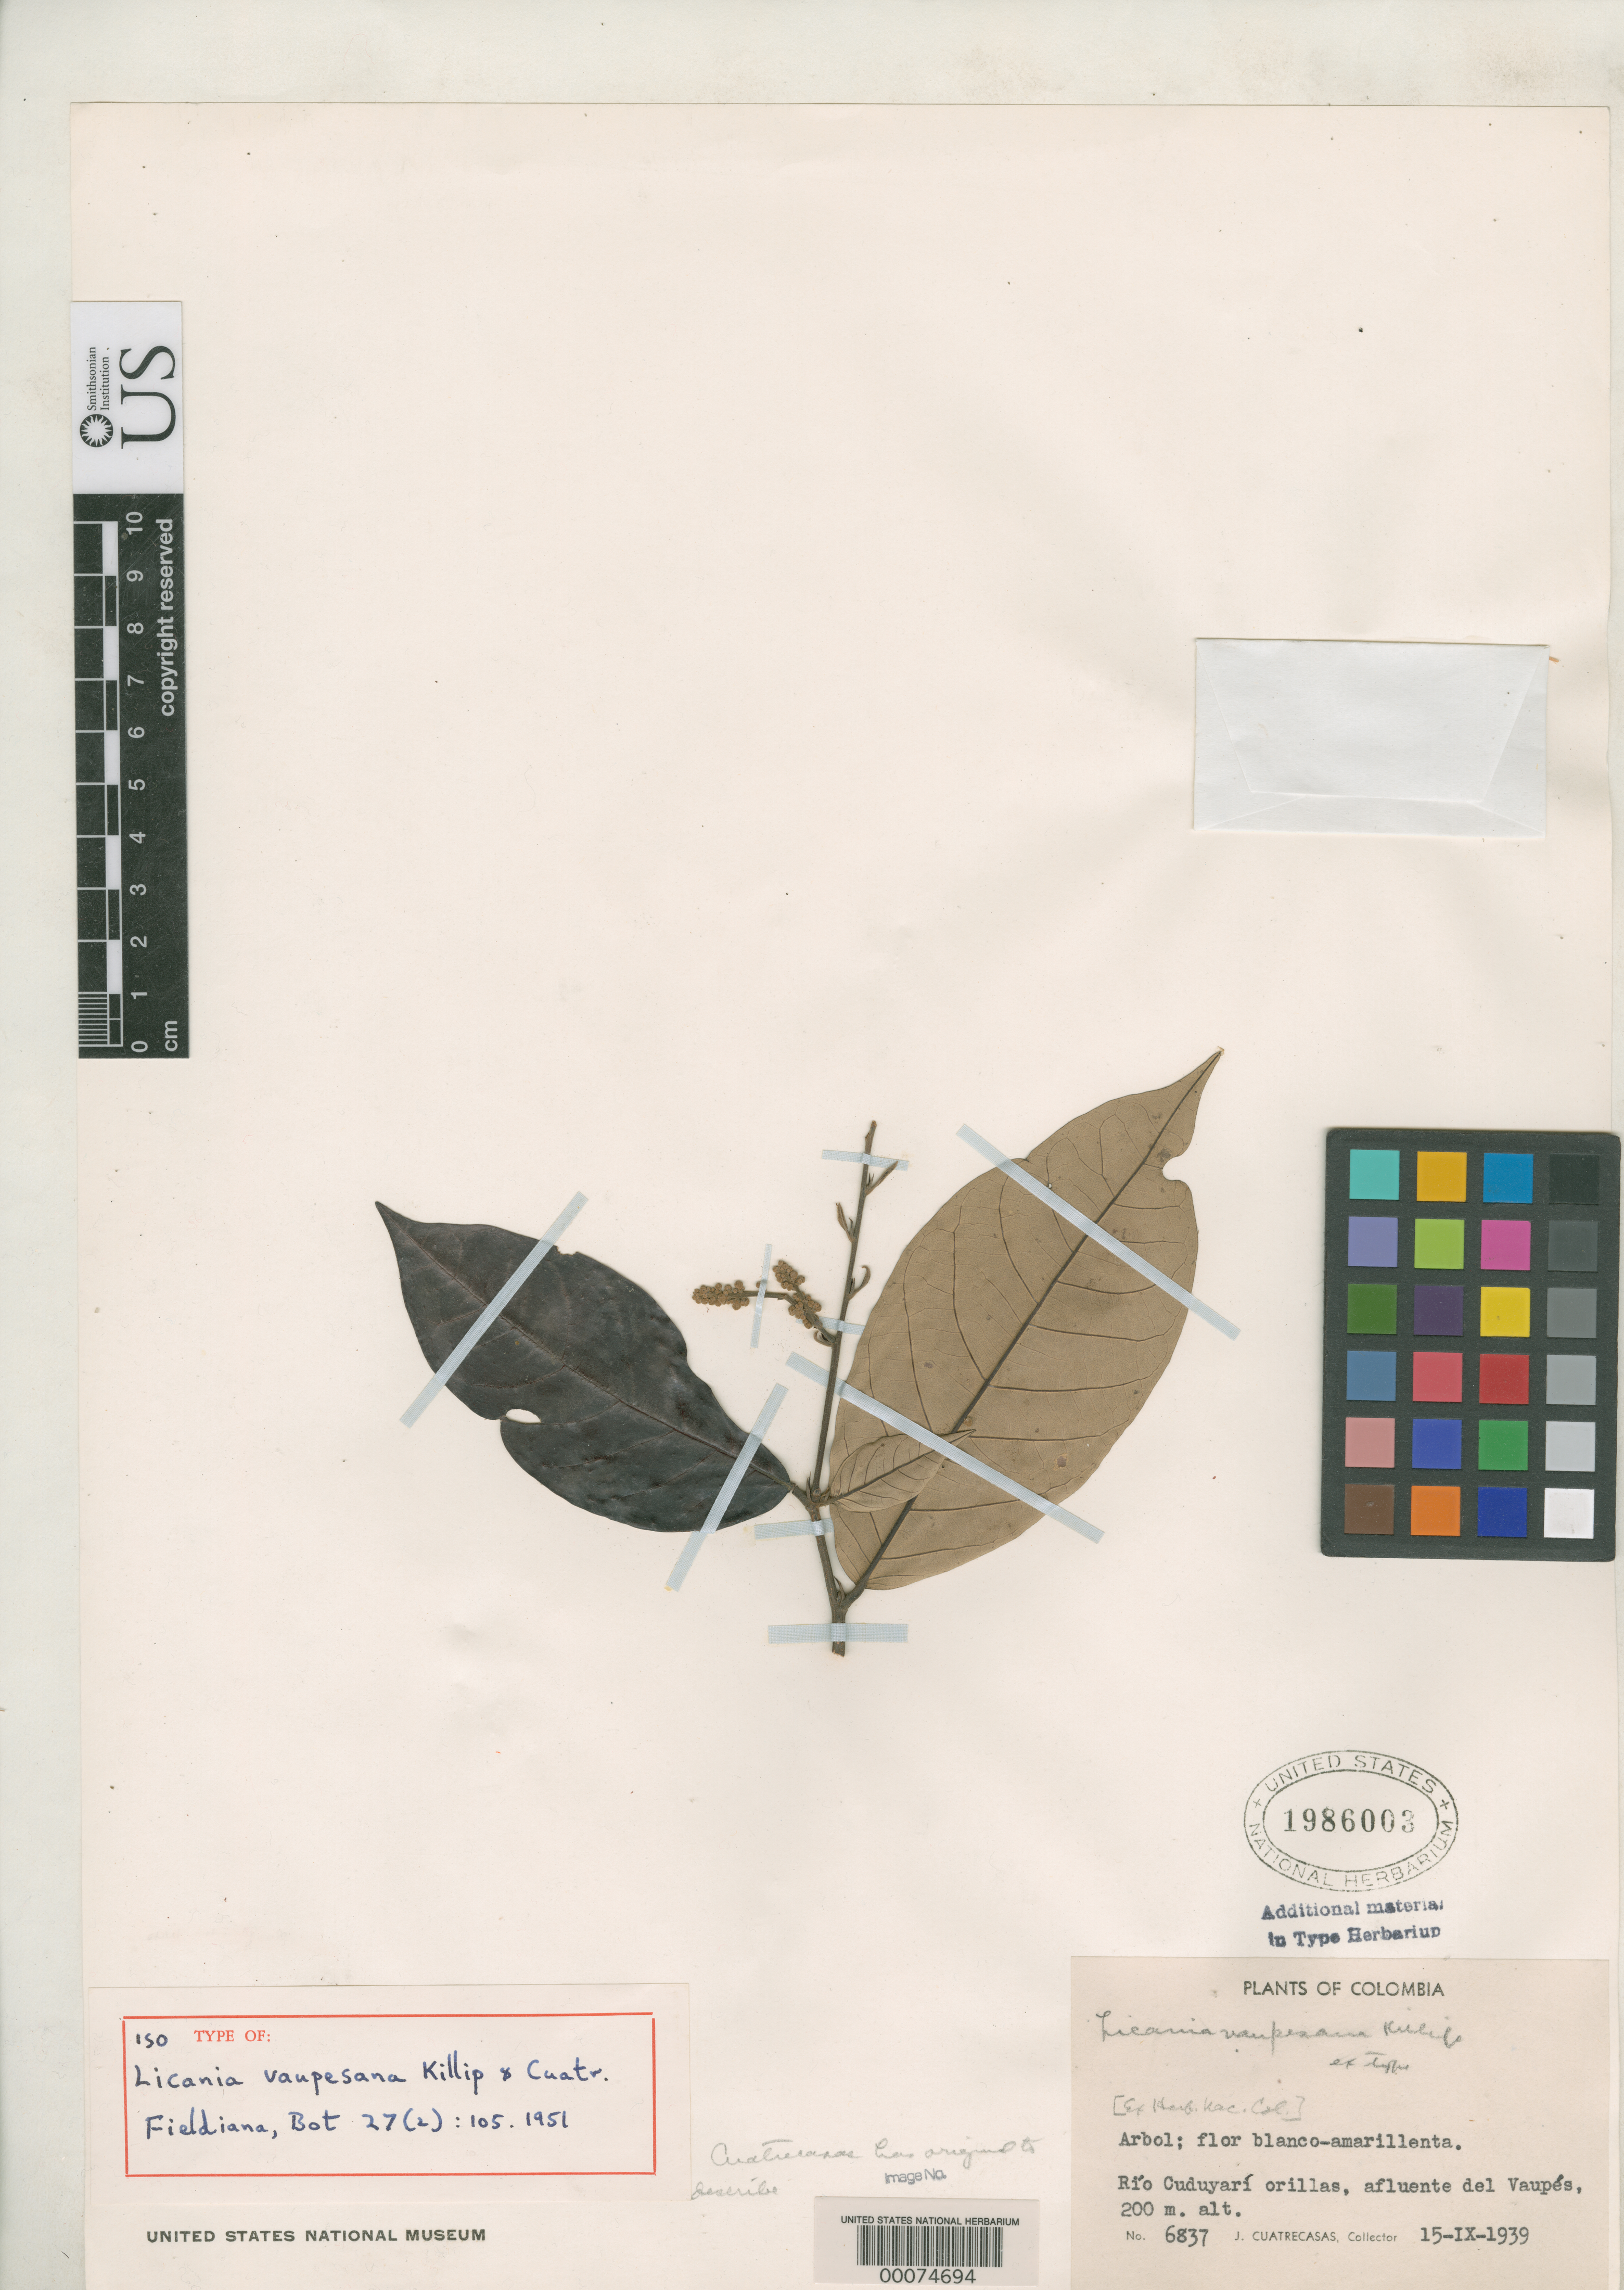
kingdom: Plantae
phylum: Tracheophyta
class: Magnoliopsida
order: Malpighiales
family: Chrysobalanaceae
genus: Licania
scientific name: Licania vaupesana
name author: Killip & Cuatrec.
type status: Isotype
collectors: J. Cuatrecasas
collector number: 6837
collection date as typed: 15 Sep 1939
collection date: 1939-09-15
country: Colombia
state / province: Vaupés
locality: Río Cuduyarí, afluente del Vaupés.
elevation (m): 200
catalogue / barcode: US 1986003